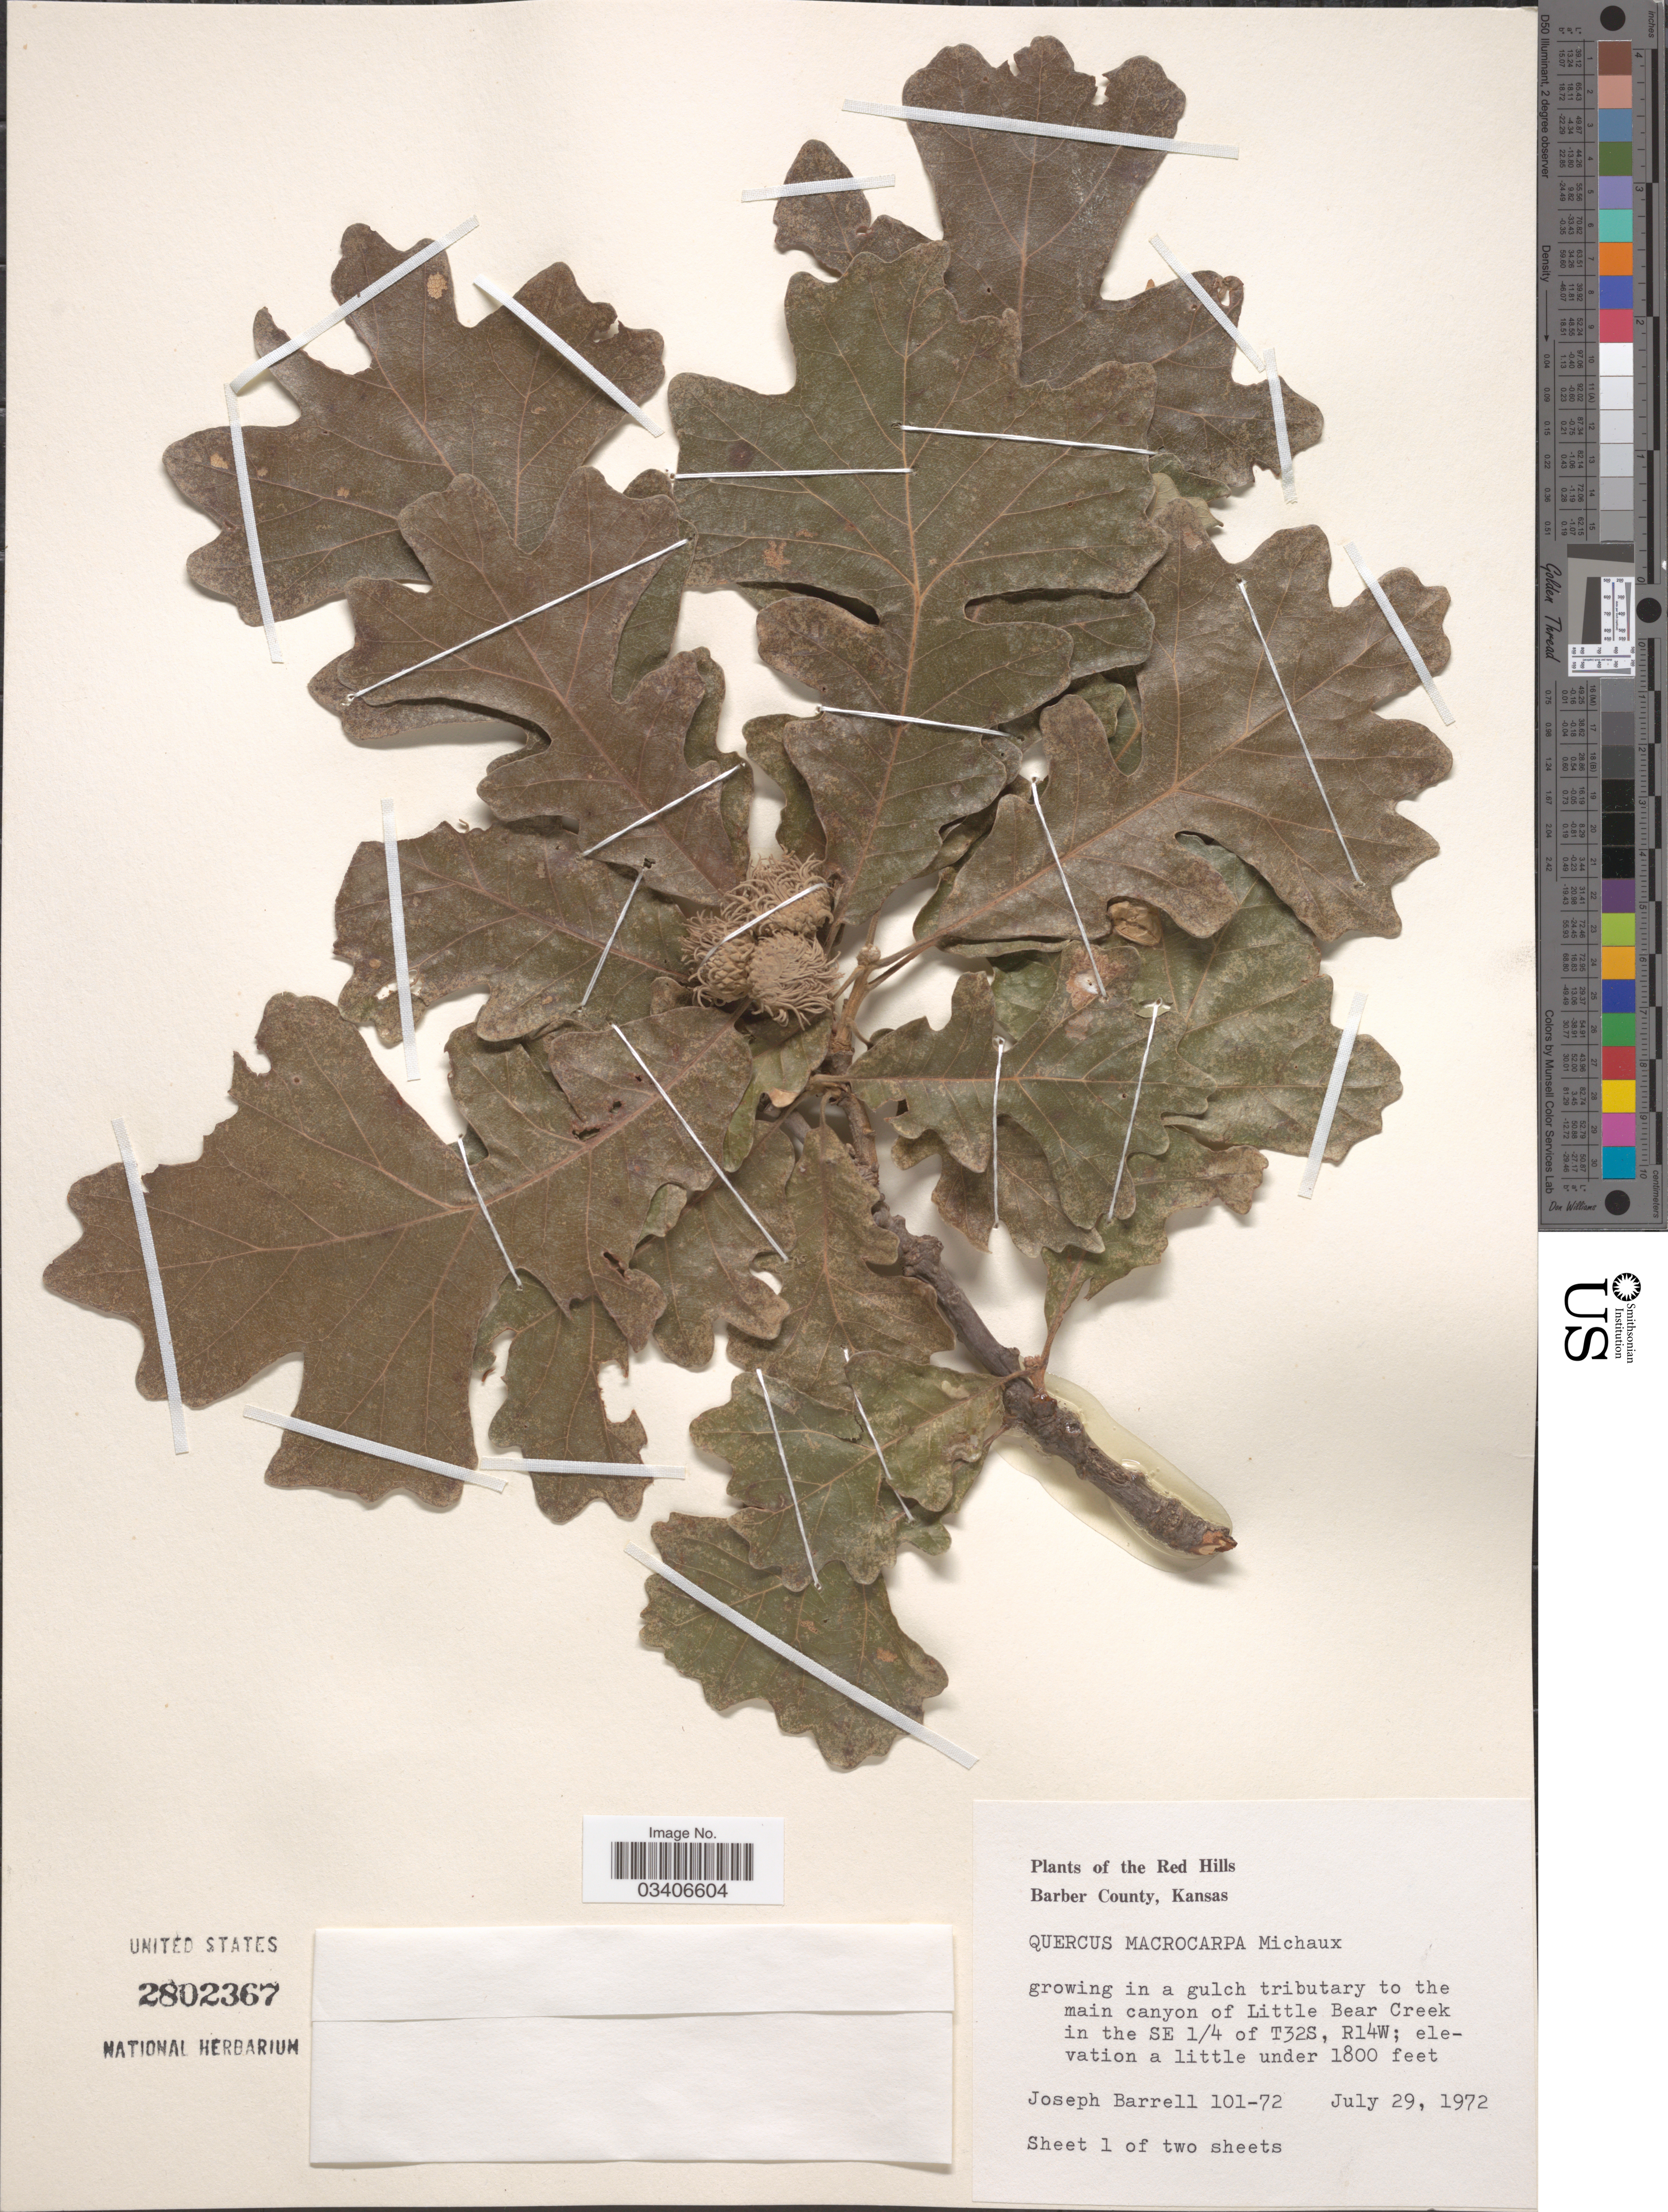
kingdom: Plantae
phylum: Tracheophyta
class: Magnoliopsida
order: Fagales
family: Fagaceae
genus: Quercus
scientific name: Quercus macrocarpa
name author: Michx.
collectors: J. Barrell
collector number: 101-72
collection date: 1972-07-29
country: United States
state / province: Kansas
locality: The Red Hills, Barber County. Growing in a gulch tributary to the main canyon of Little Bear Creek in the SE 1/4 of T32S, R14W.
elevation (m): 549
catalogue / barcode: US 2802367